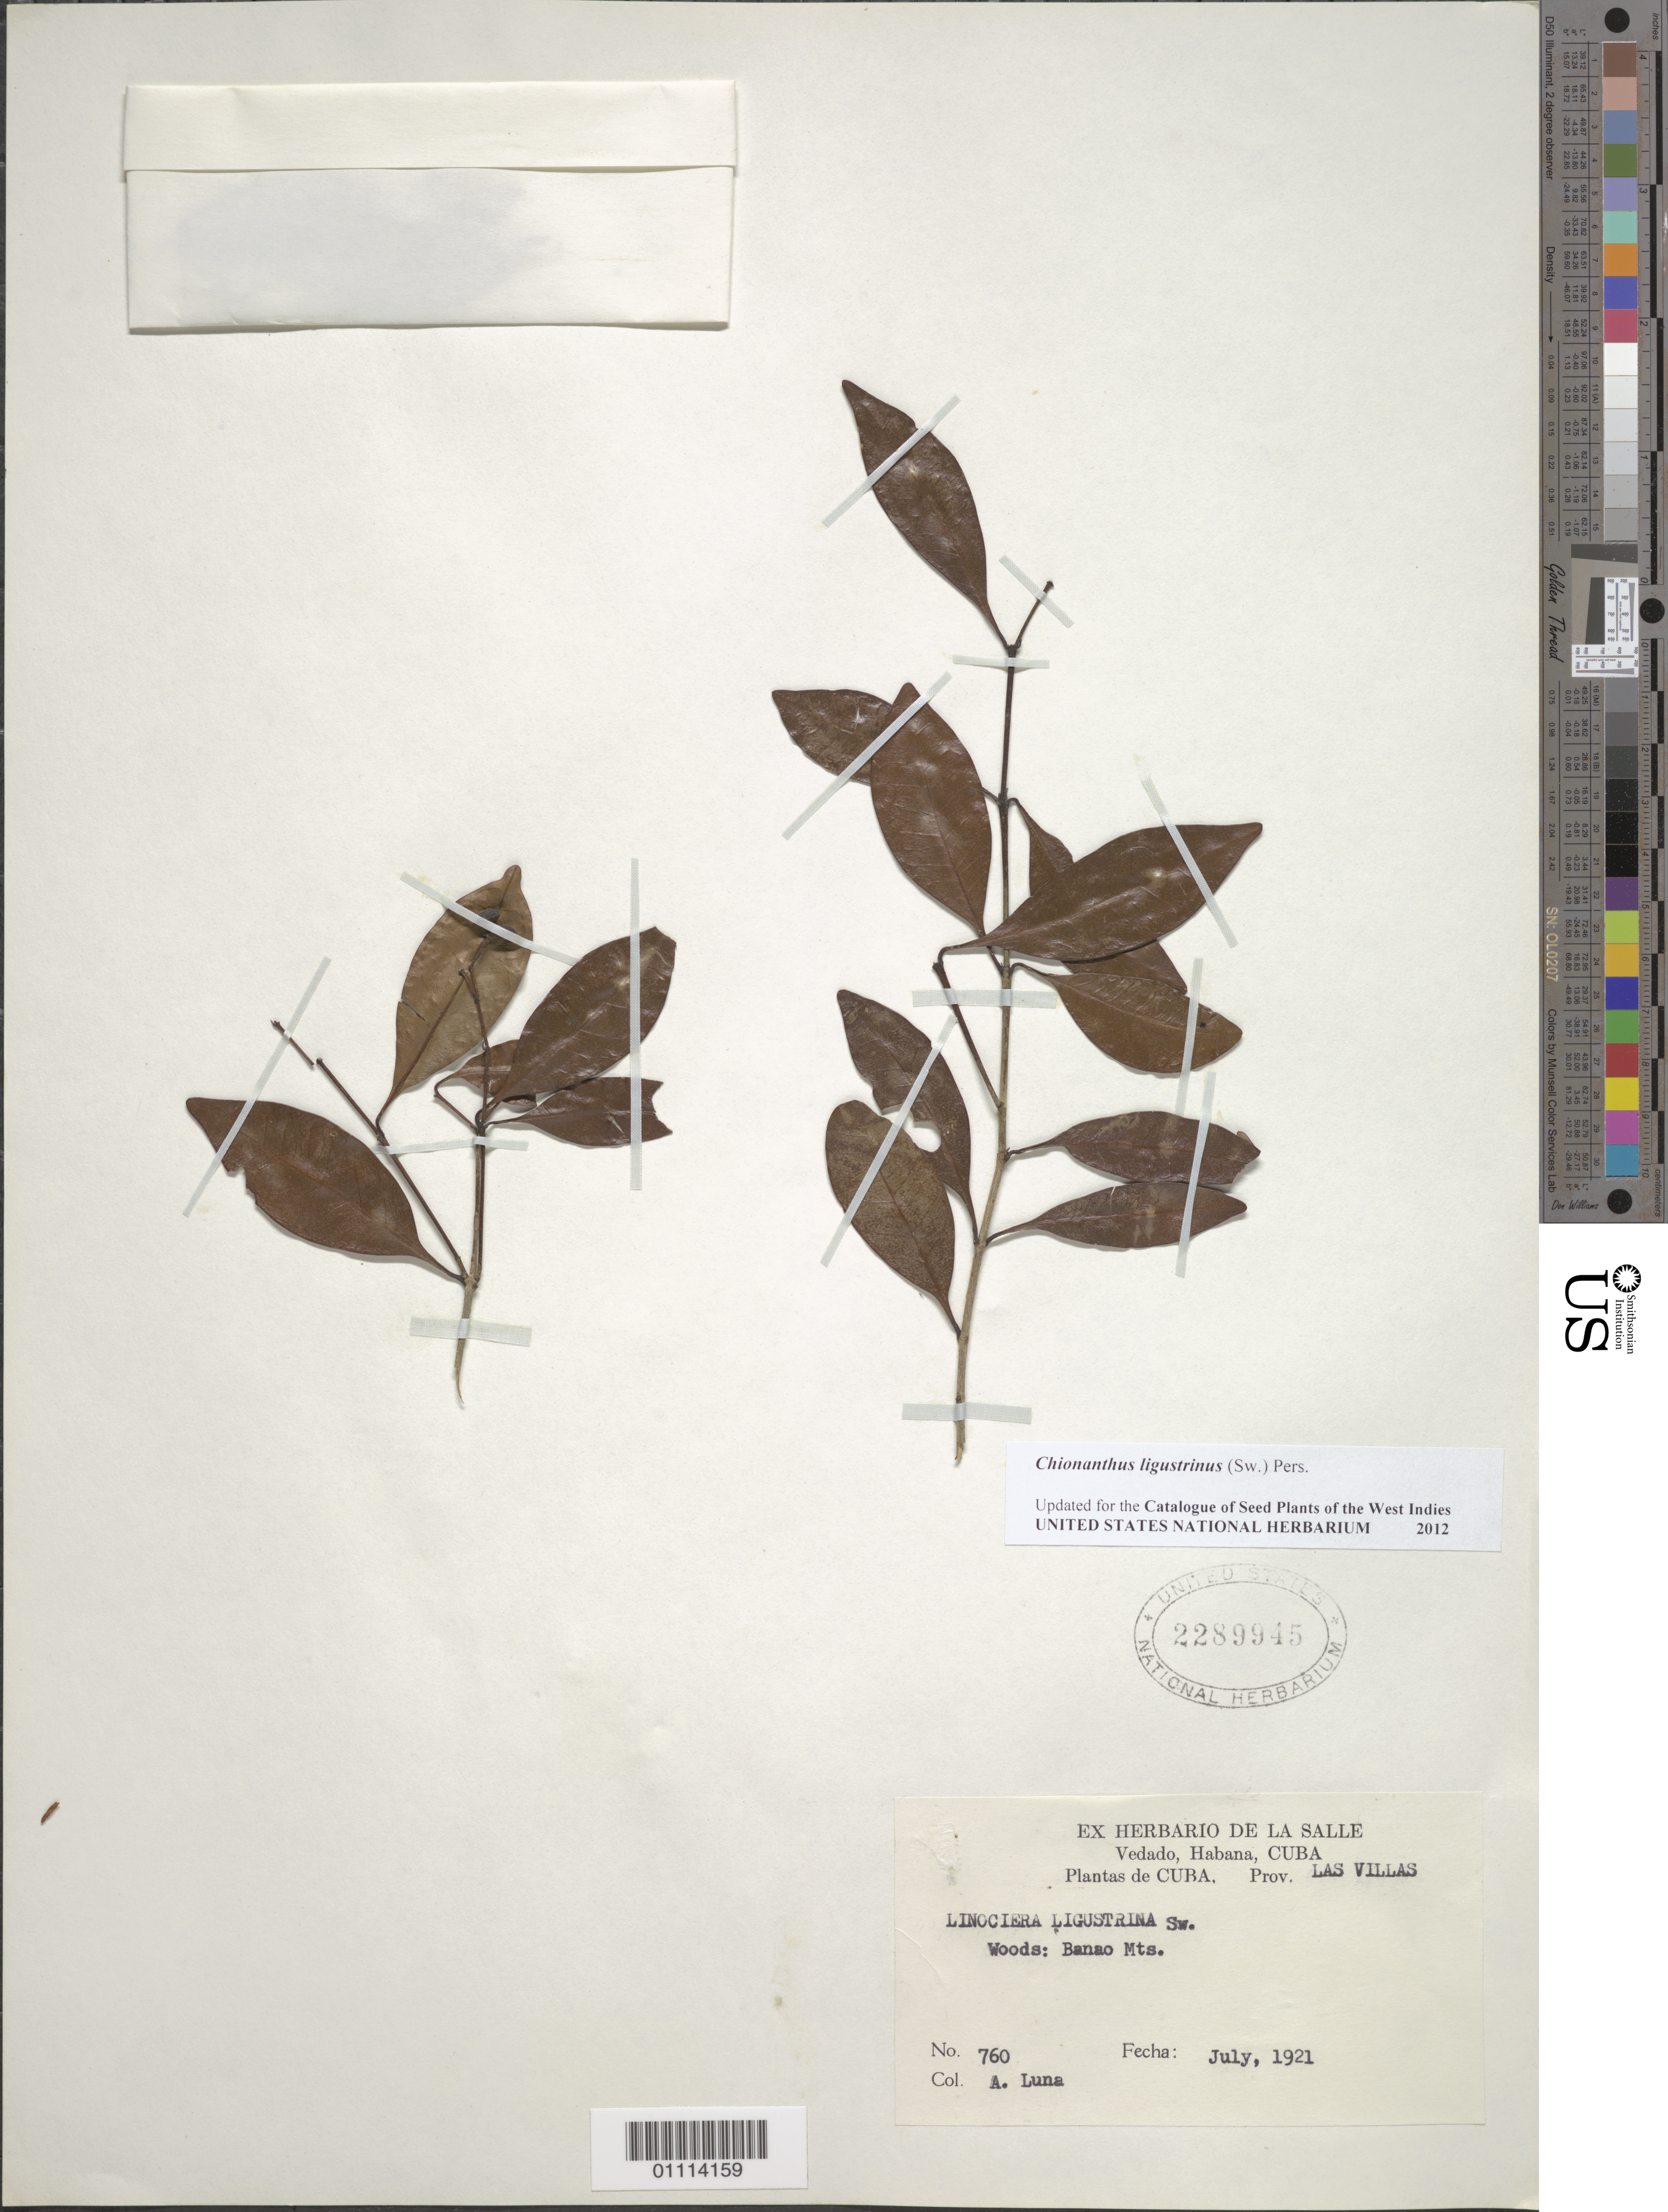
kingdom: Plantae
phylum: Tracheophyta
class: Magnoliopsida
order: Lamiales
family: Oleaceae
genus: Linociera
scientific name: Linociera ligustrina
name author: (Sw.) Sw.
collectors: A. Luna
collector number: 760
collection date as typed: Jul 1921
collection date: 1921-07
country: Cuba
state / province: Sancti Spiritus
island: Cuba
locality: Woods: Banao mts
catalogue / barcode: US 2289945